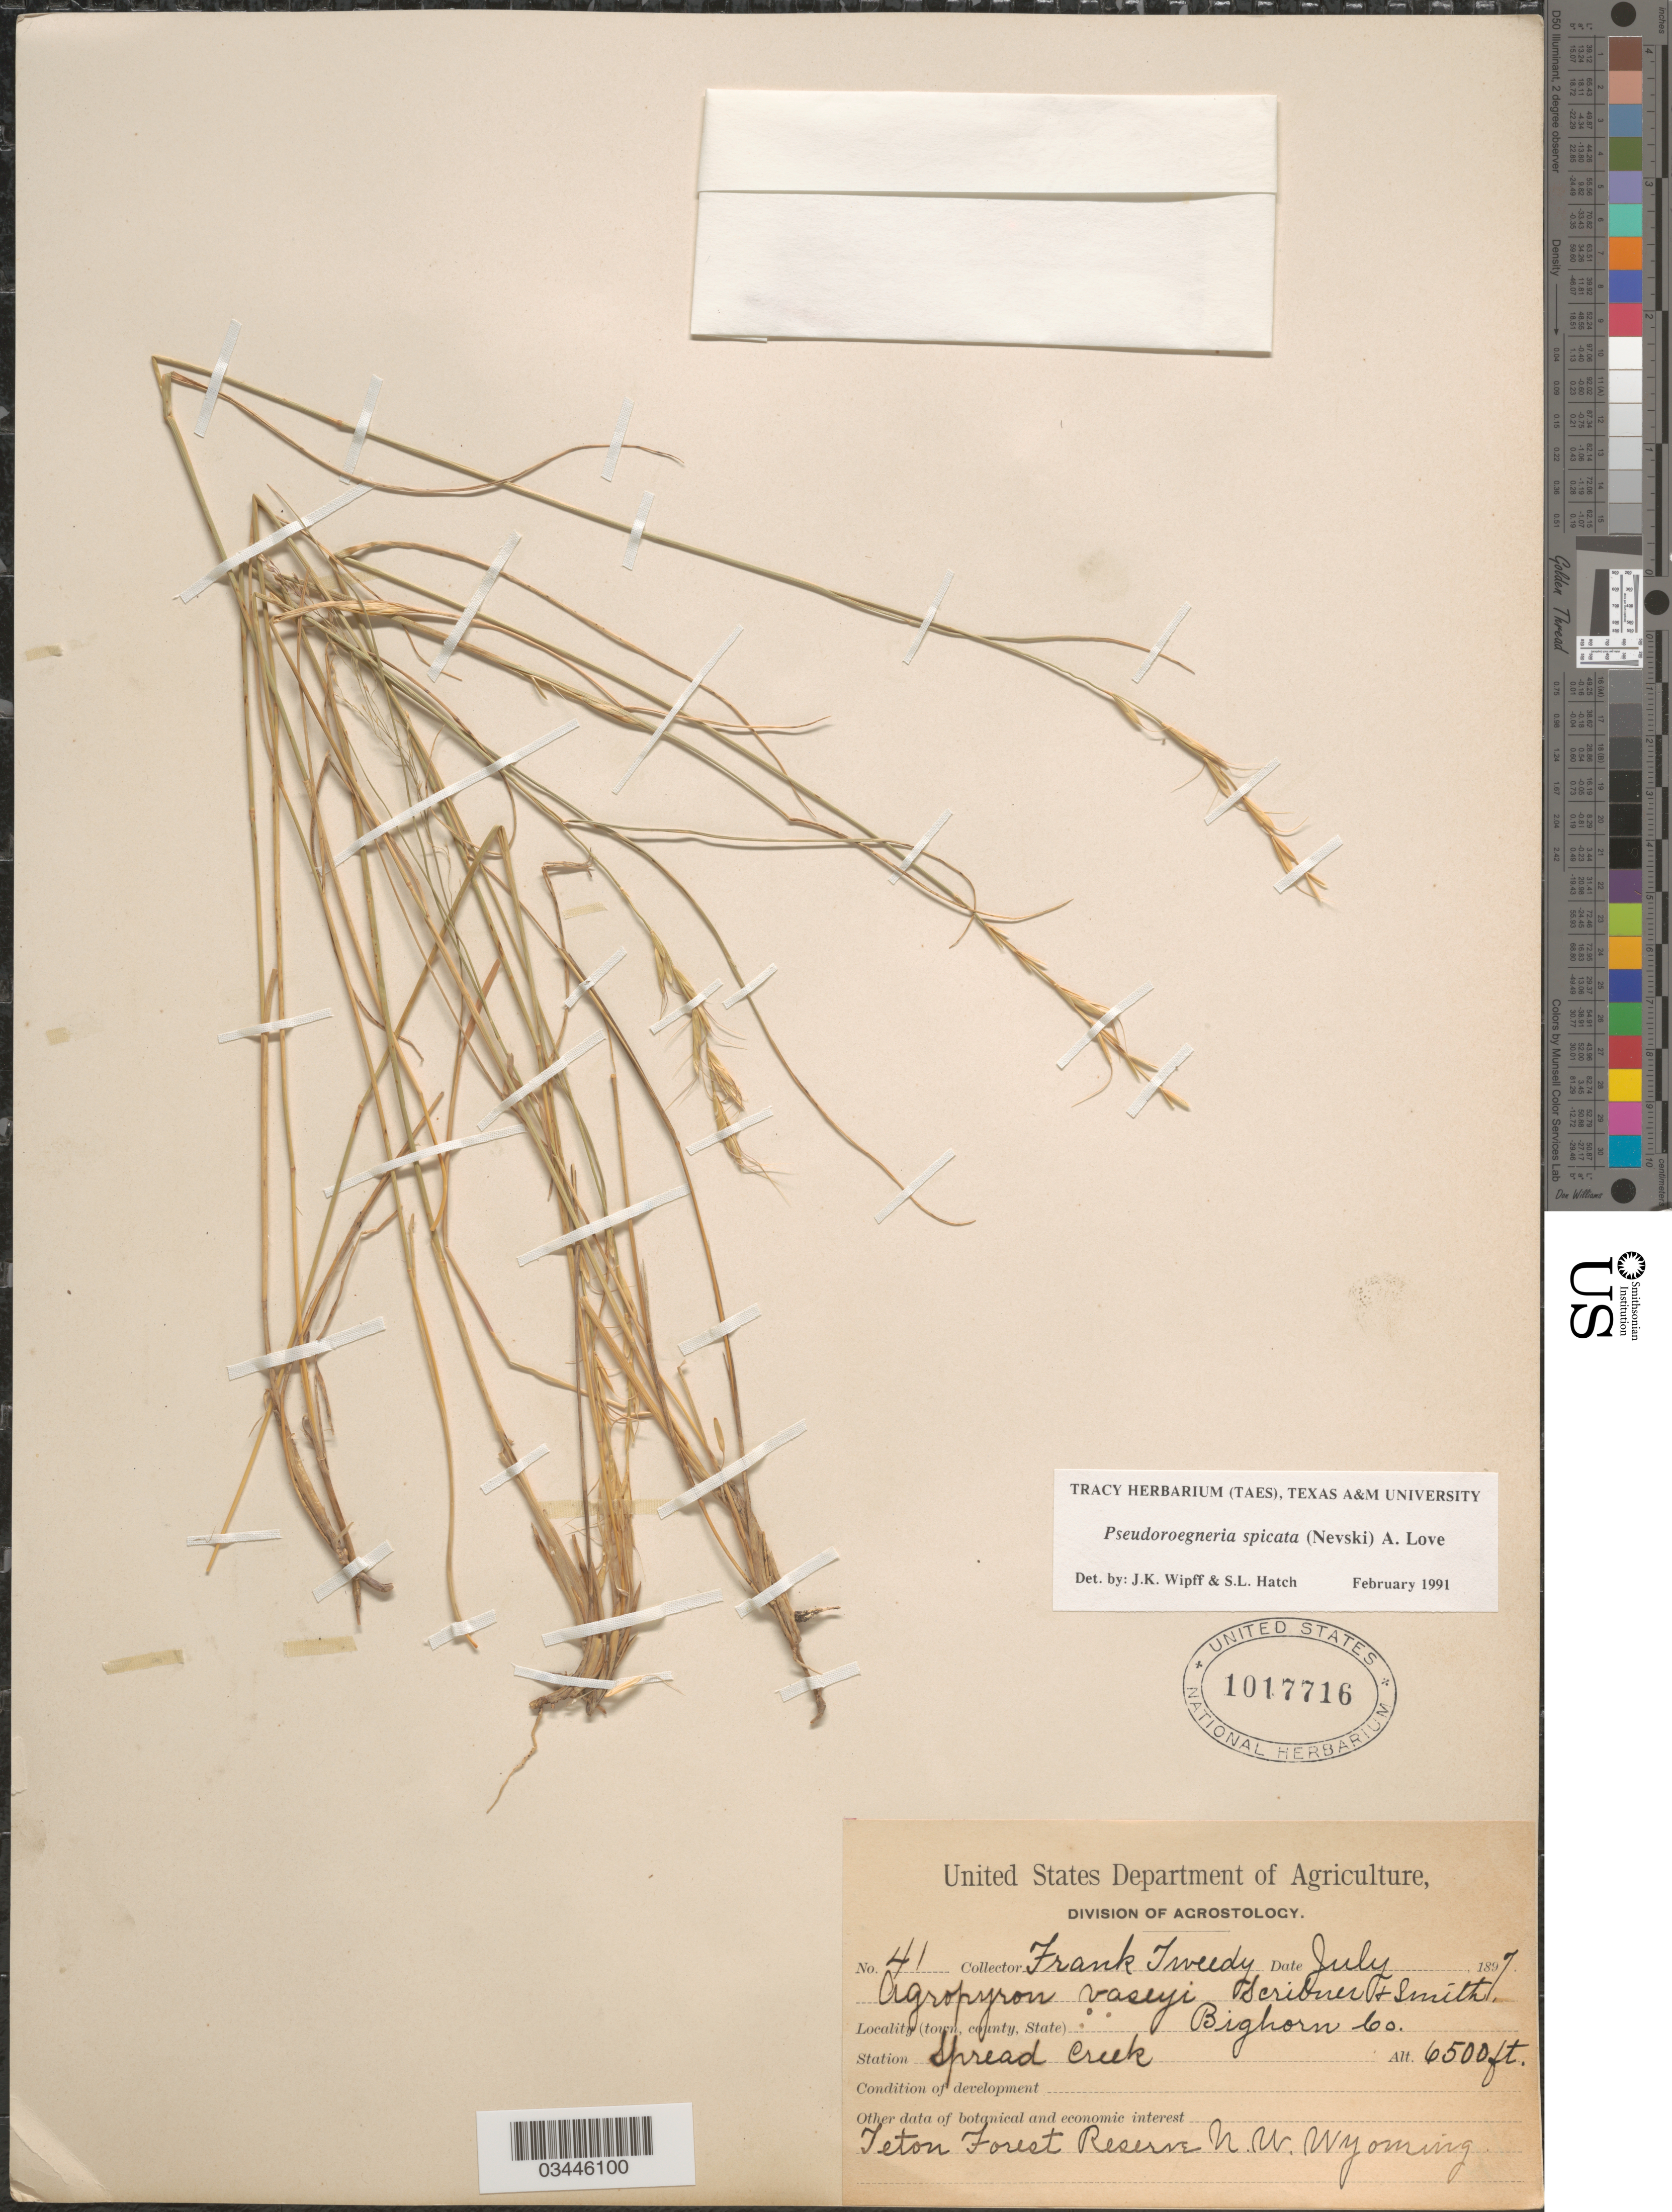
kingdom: Plantae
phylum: Tracheophyta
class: Liliopsida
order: Poales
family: Poaceae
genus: Pseudoroegneria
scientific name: Pseudoroegneria spicata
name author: (Pursh) Á. Löve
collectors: F. Tweedy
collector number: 41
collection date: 1897-07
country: United States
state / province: Wyoming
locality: Bighorn Co. Spread Creek. Teton Forest Reserve N.W. Wyoming.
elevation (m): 1981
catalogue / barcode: US 1017716